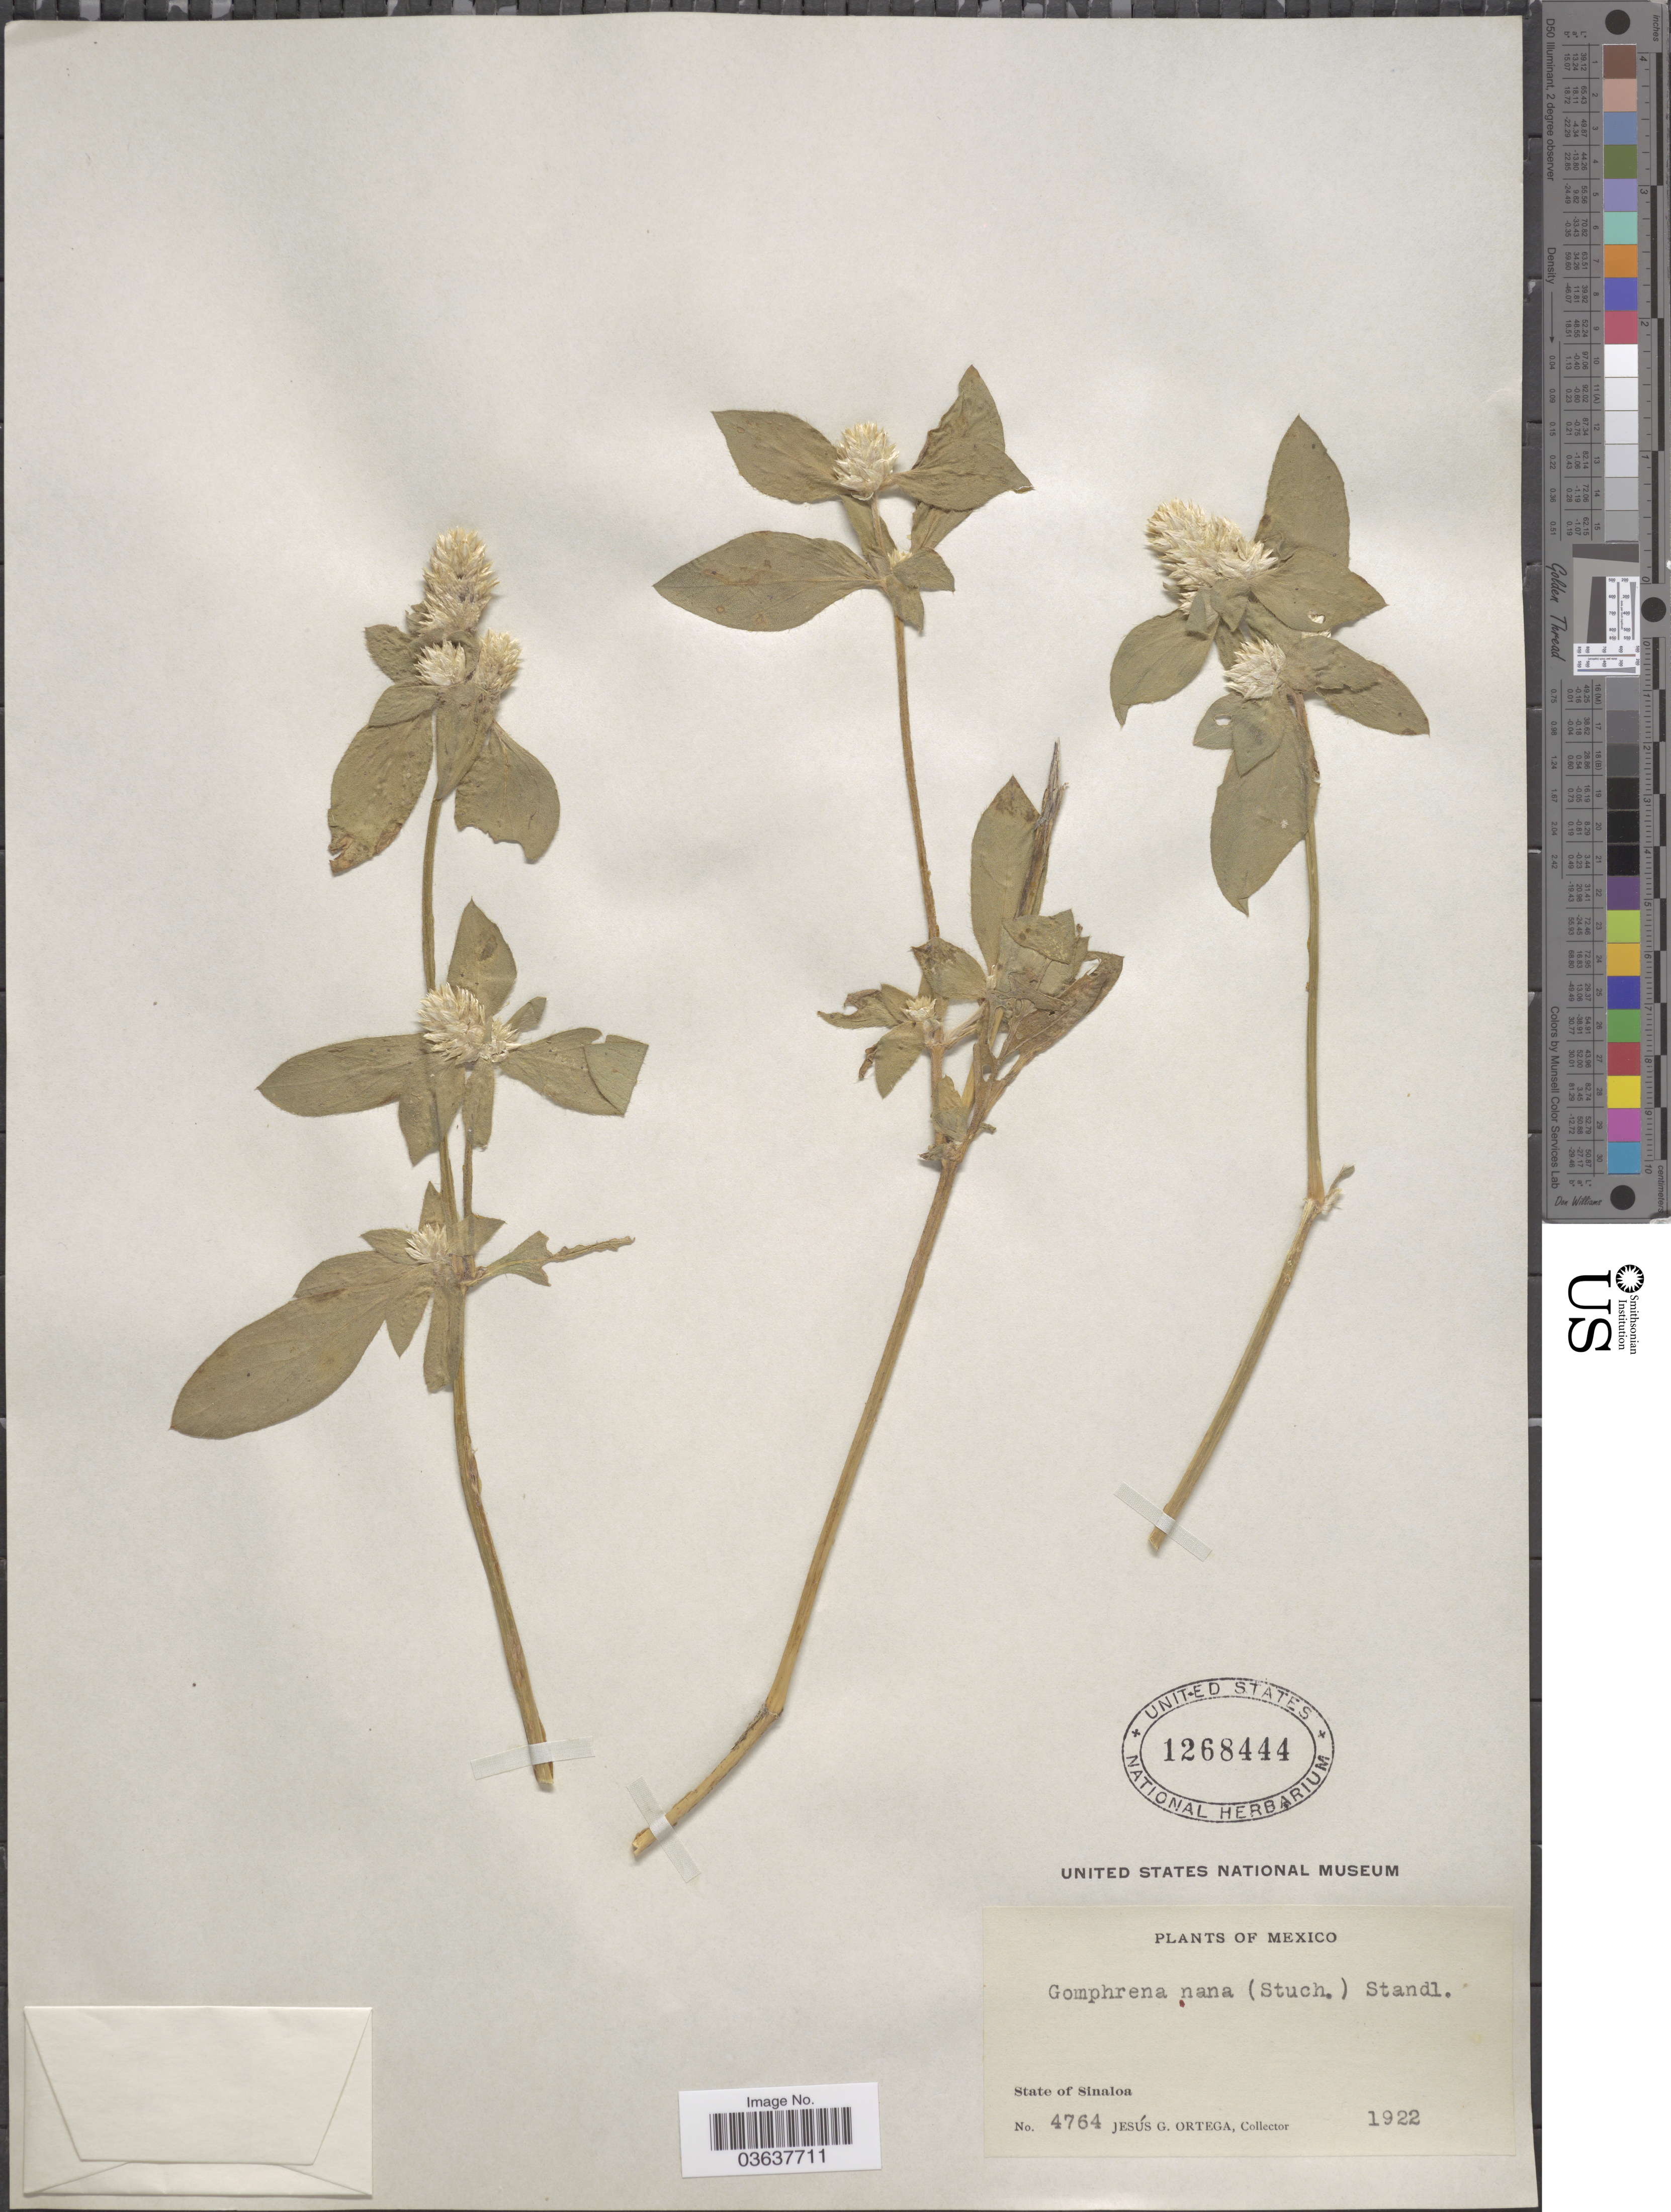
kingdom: Plantae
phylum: Tracheophyta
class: Magnoliopsida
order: Caryophyllales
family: Amaranthaceae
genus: Gomphrena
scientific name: Gomphrena nana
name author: (Stuchlík) Standl.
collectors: J. Ortega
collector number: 4764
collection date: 1922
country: Mexico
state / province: Sinaloa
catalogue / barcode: US 1268444